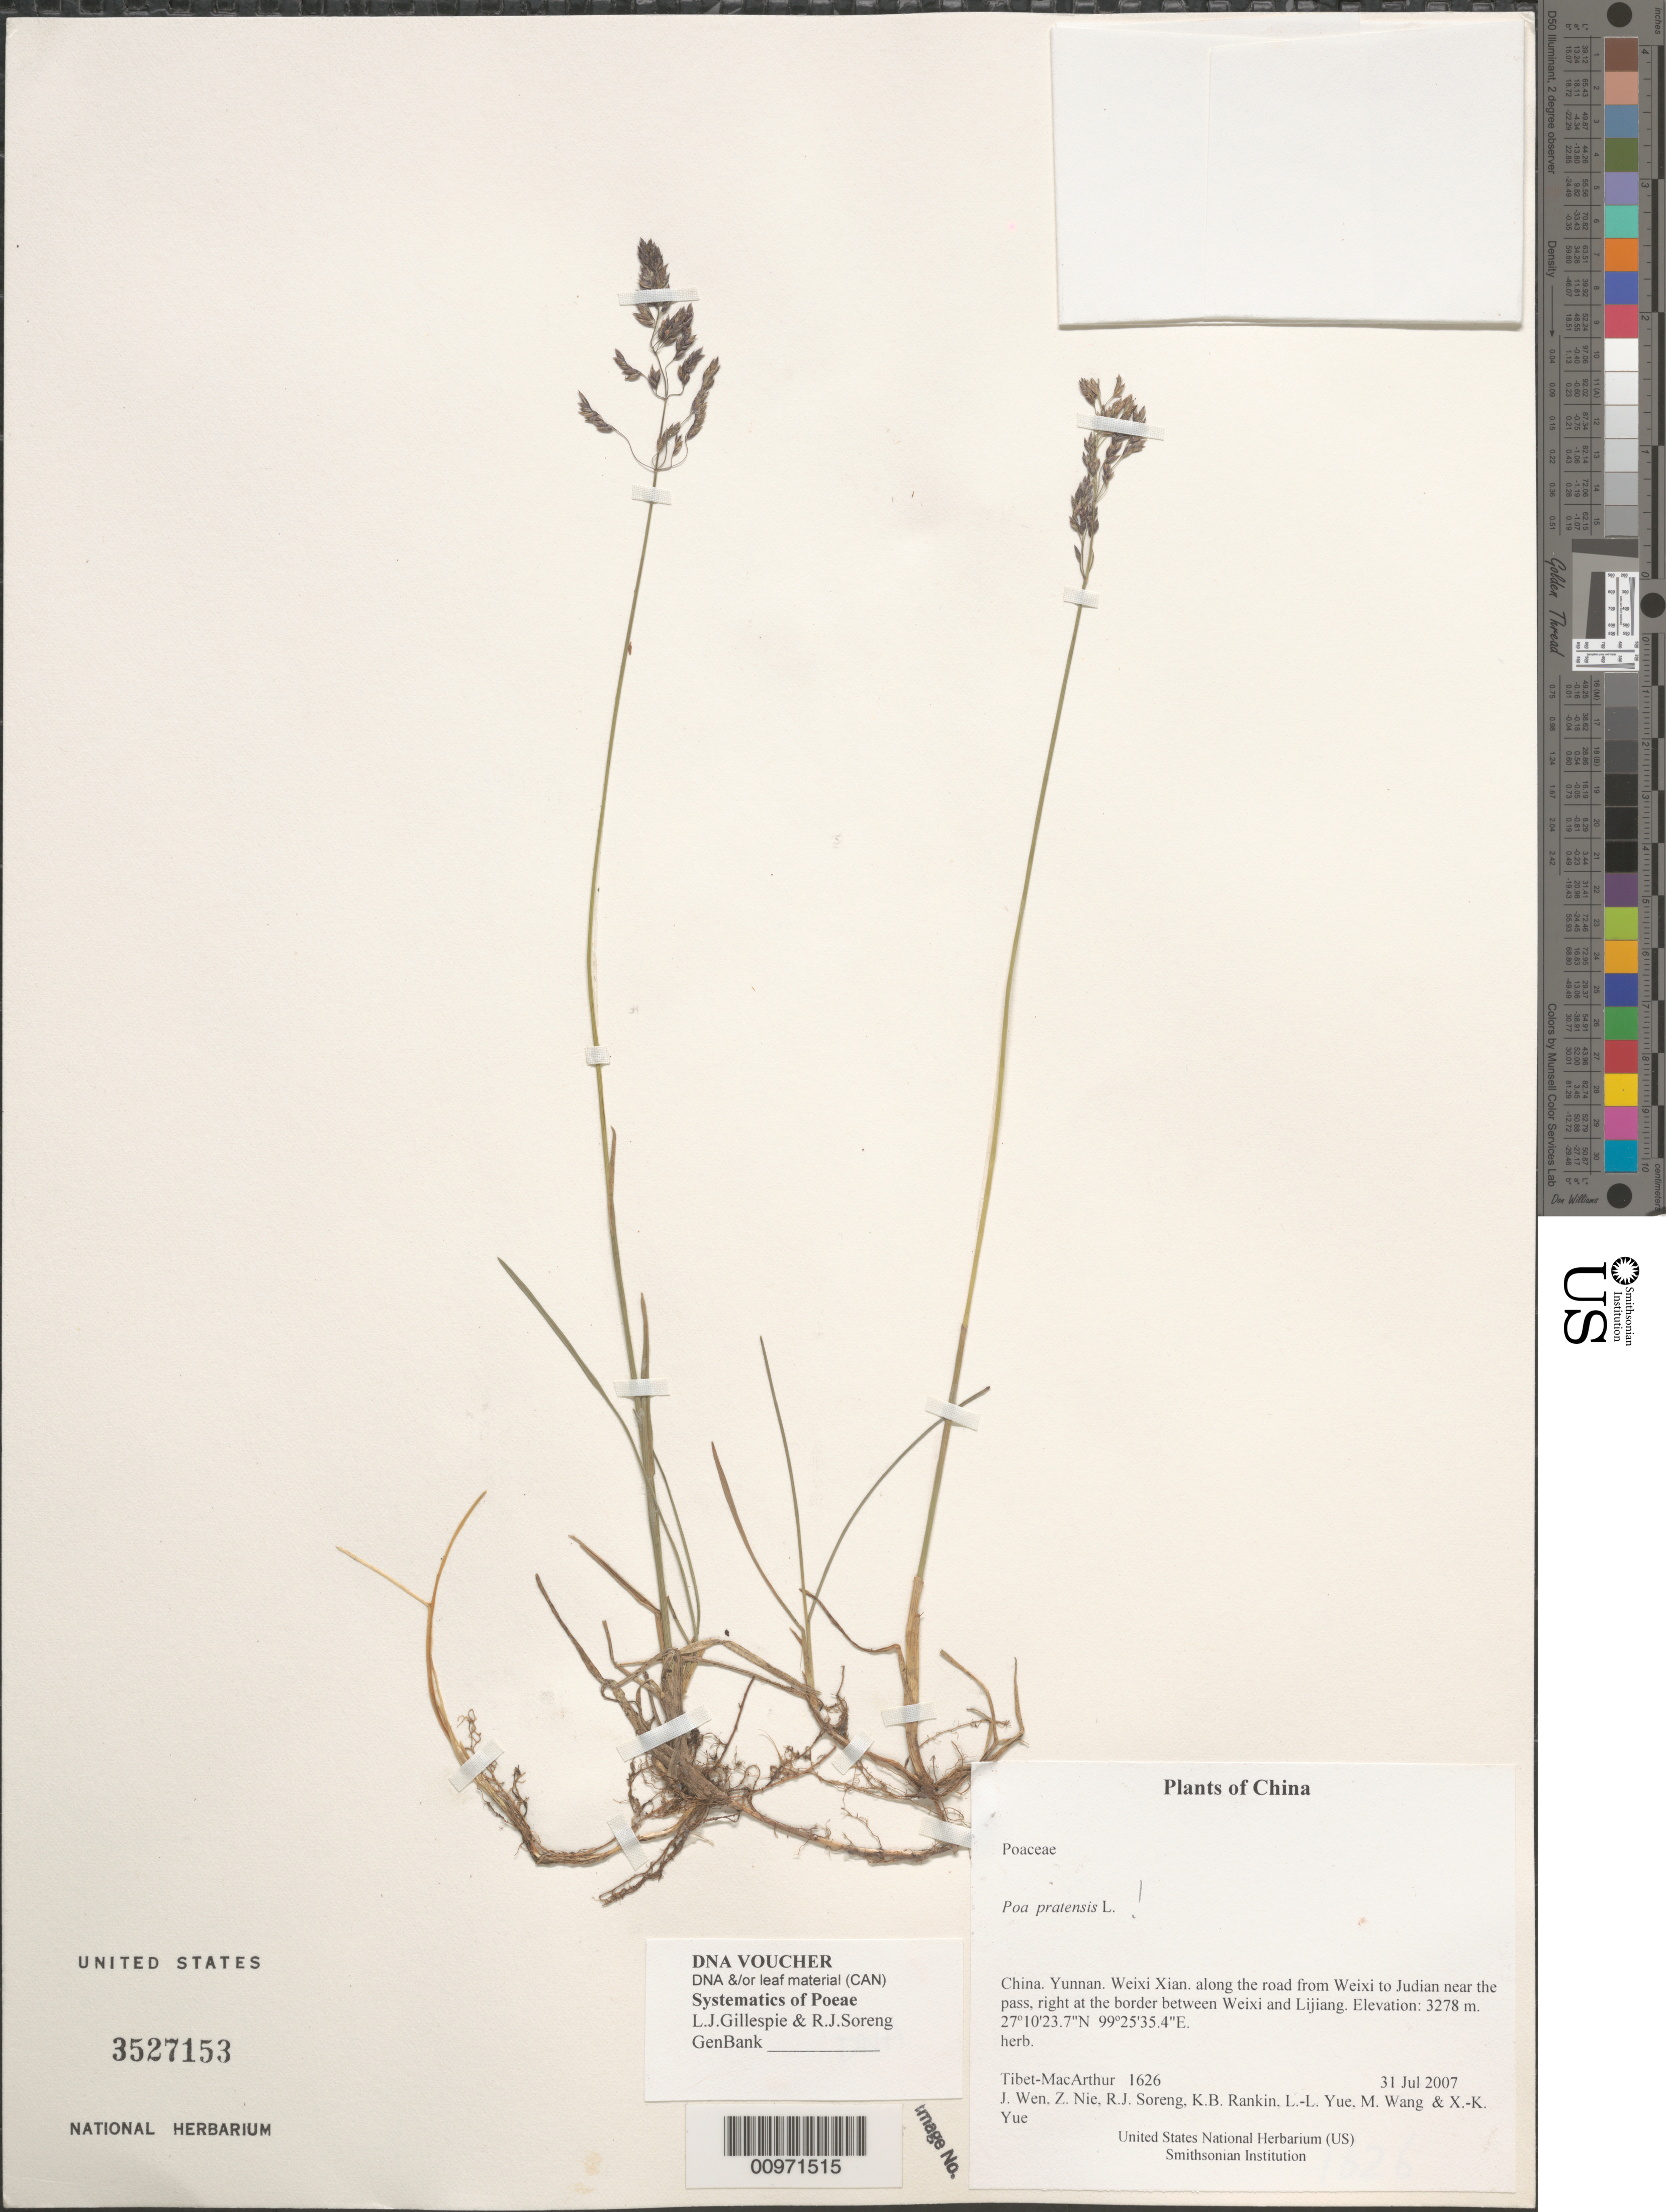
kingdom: Plantae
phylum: Tracheophyta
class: Liliopsida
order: Poales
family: Poaceae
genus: Poa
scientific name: Poa pratensis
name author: L.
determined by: Soreng, Robert J., Research Associate (BOT), Smithsonian Institution - National Museum of Natural History (UNITED STATES)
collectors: Tibet-MacArthur, J. Wen, Z. Nie, R. J. Soreng, K. Rankin, L. Yue, M. Wang & X. Yue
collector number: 1626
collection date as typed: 31 Jul 2007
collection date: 2007-07-31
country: China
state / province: Yunnan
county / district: Weixi Xian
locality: along the road from Weixi to Judian near the pass, right at the border between Weixi and Lijiang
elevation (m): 3278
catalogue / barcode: US 3527153